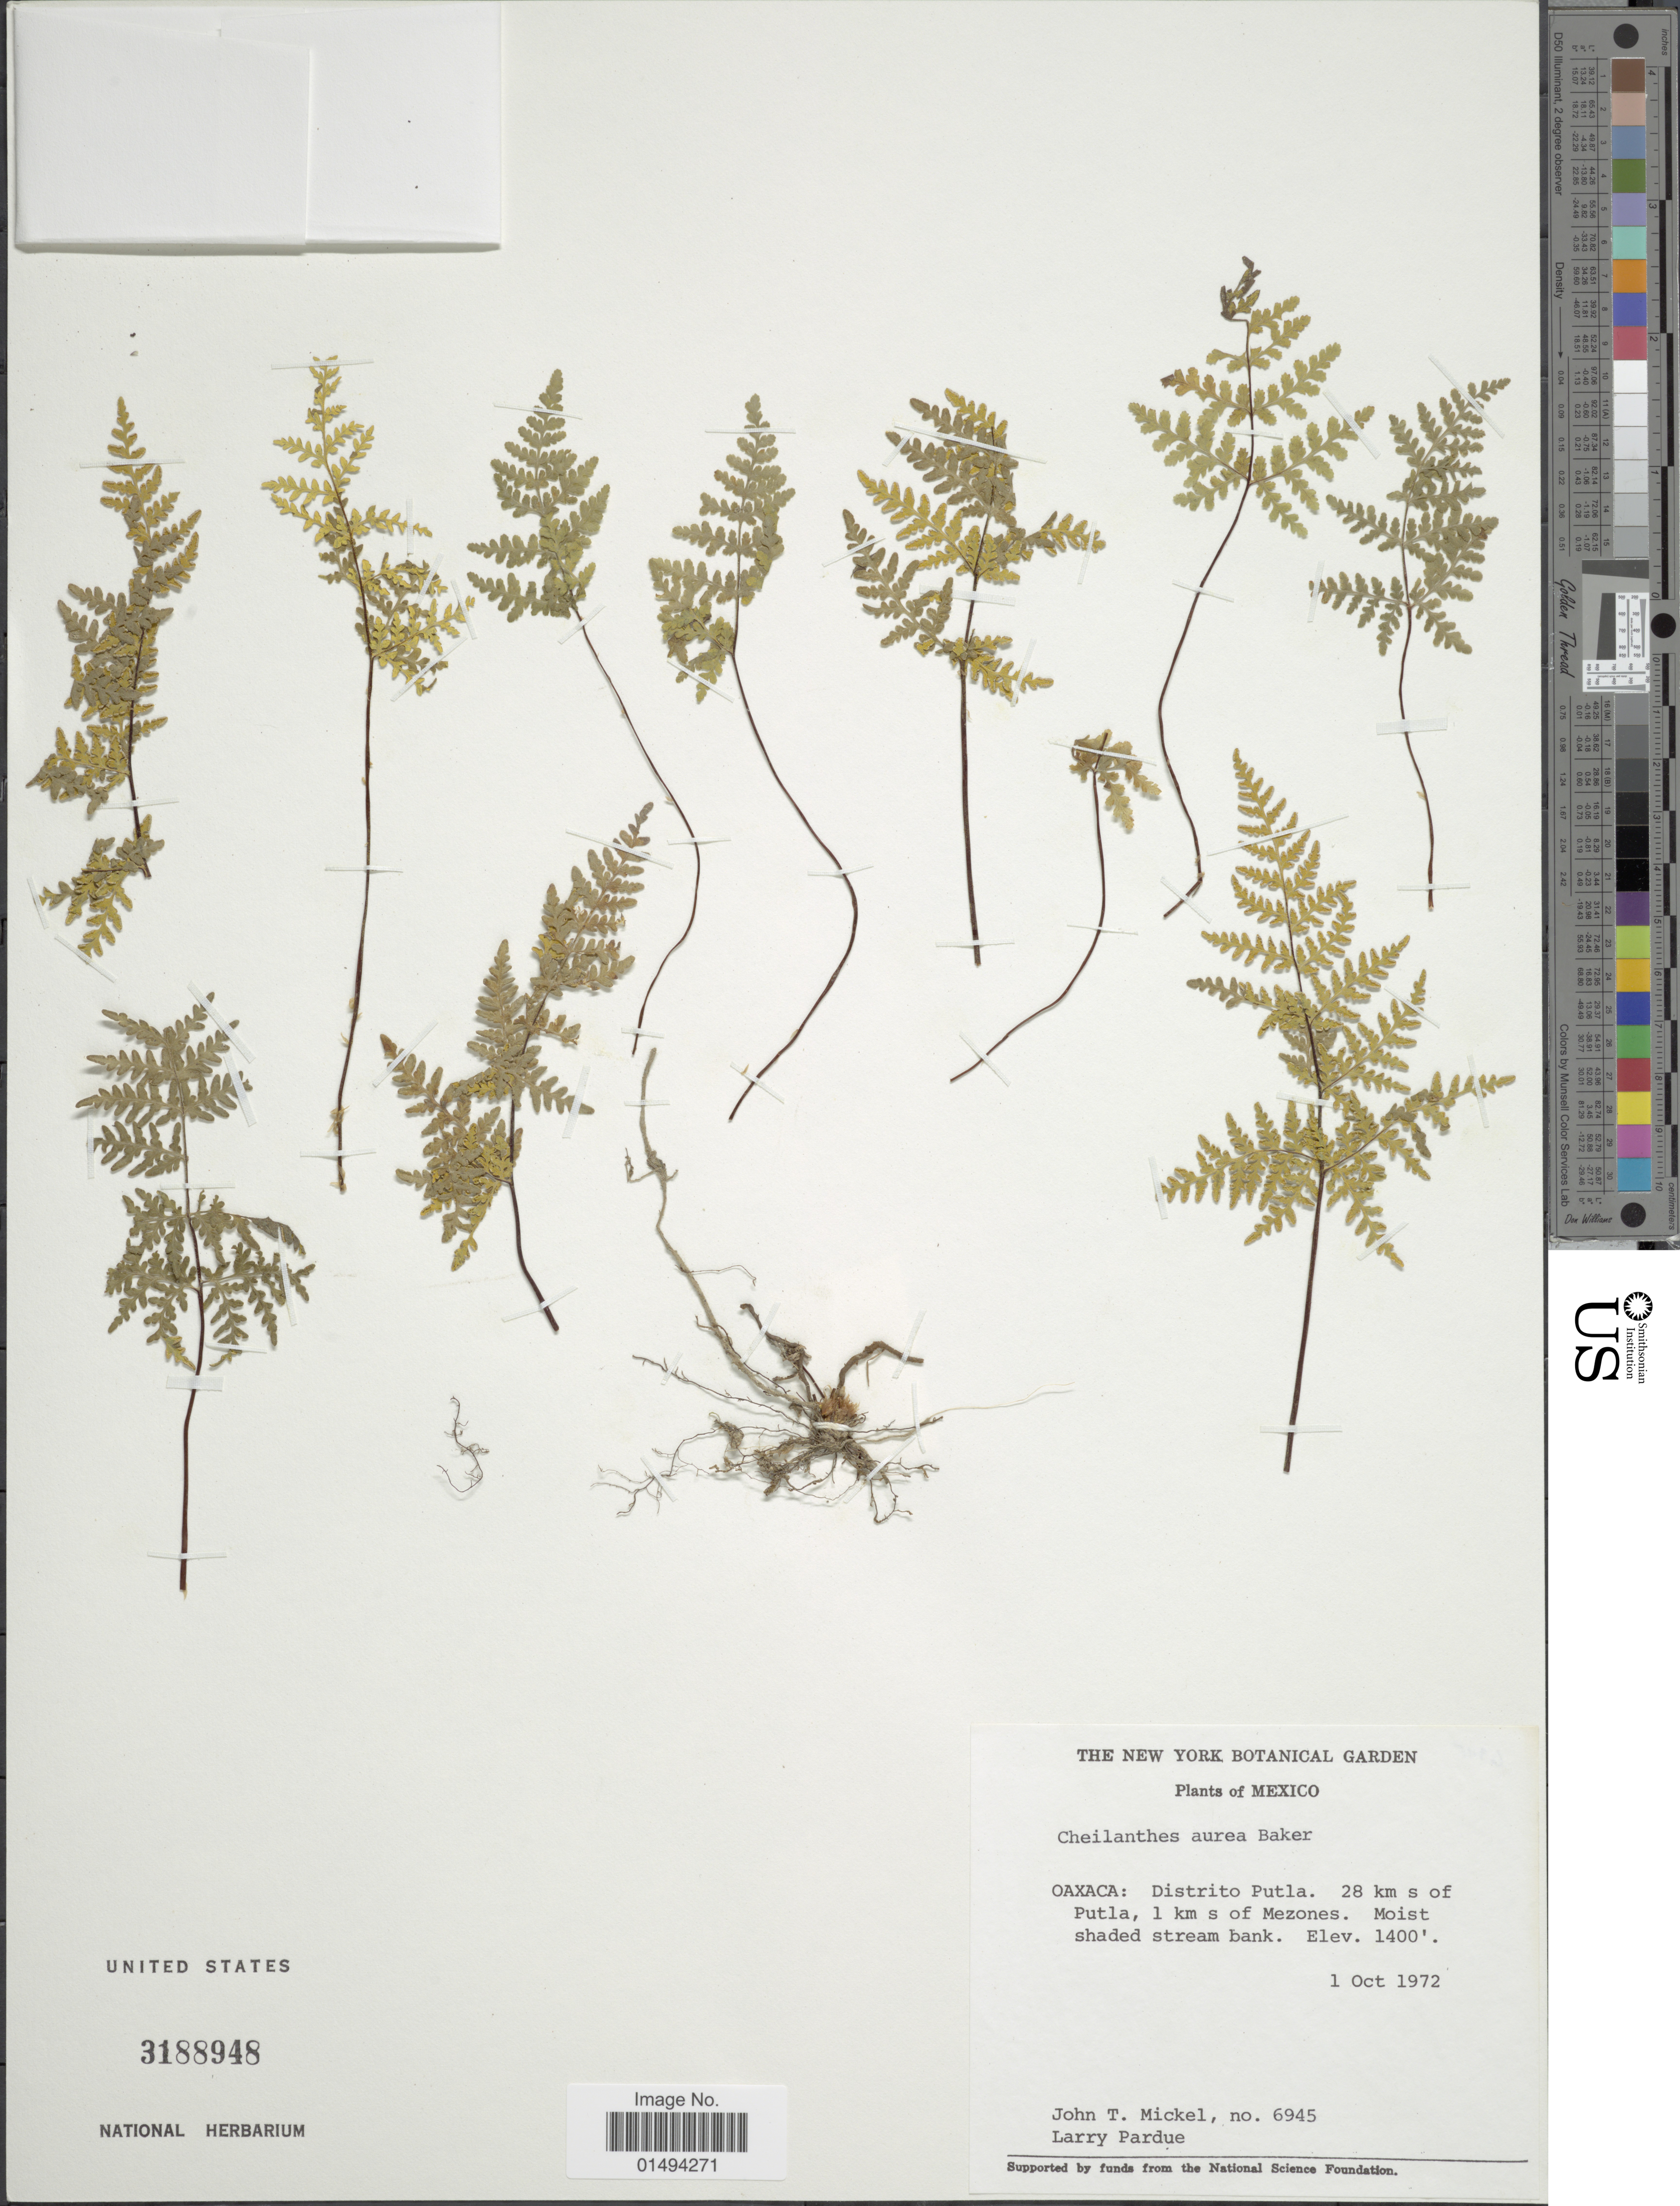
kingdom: Plantae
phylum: Tracheophyta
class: Polypodiopsida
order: Polypodiales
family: Pteridaceae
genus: Myriopteris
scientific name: Myriopteris aurea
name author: (Poir.) Grusz & Windham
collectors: J. T. Mickel & L. Pardue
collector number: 6945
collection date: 1972-10-01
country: Mexico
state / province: Oaxaca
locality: Distrito Putla. 28 km s of Putla, 1 km s of Mezones. Moist shaded stream bank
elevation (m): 427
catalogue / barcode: US 3188948